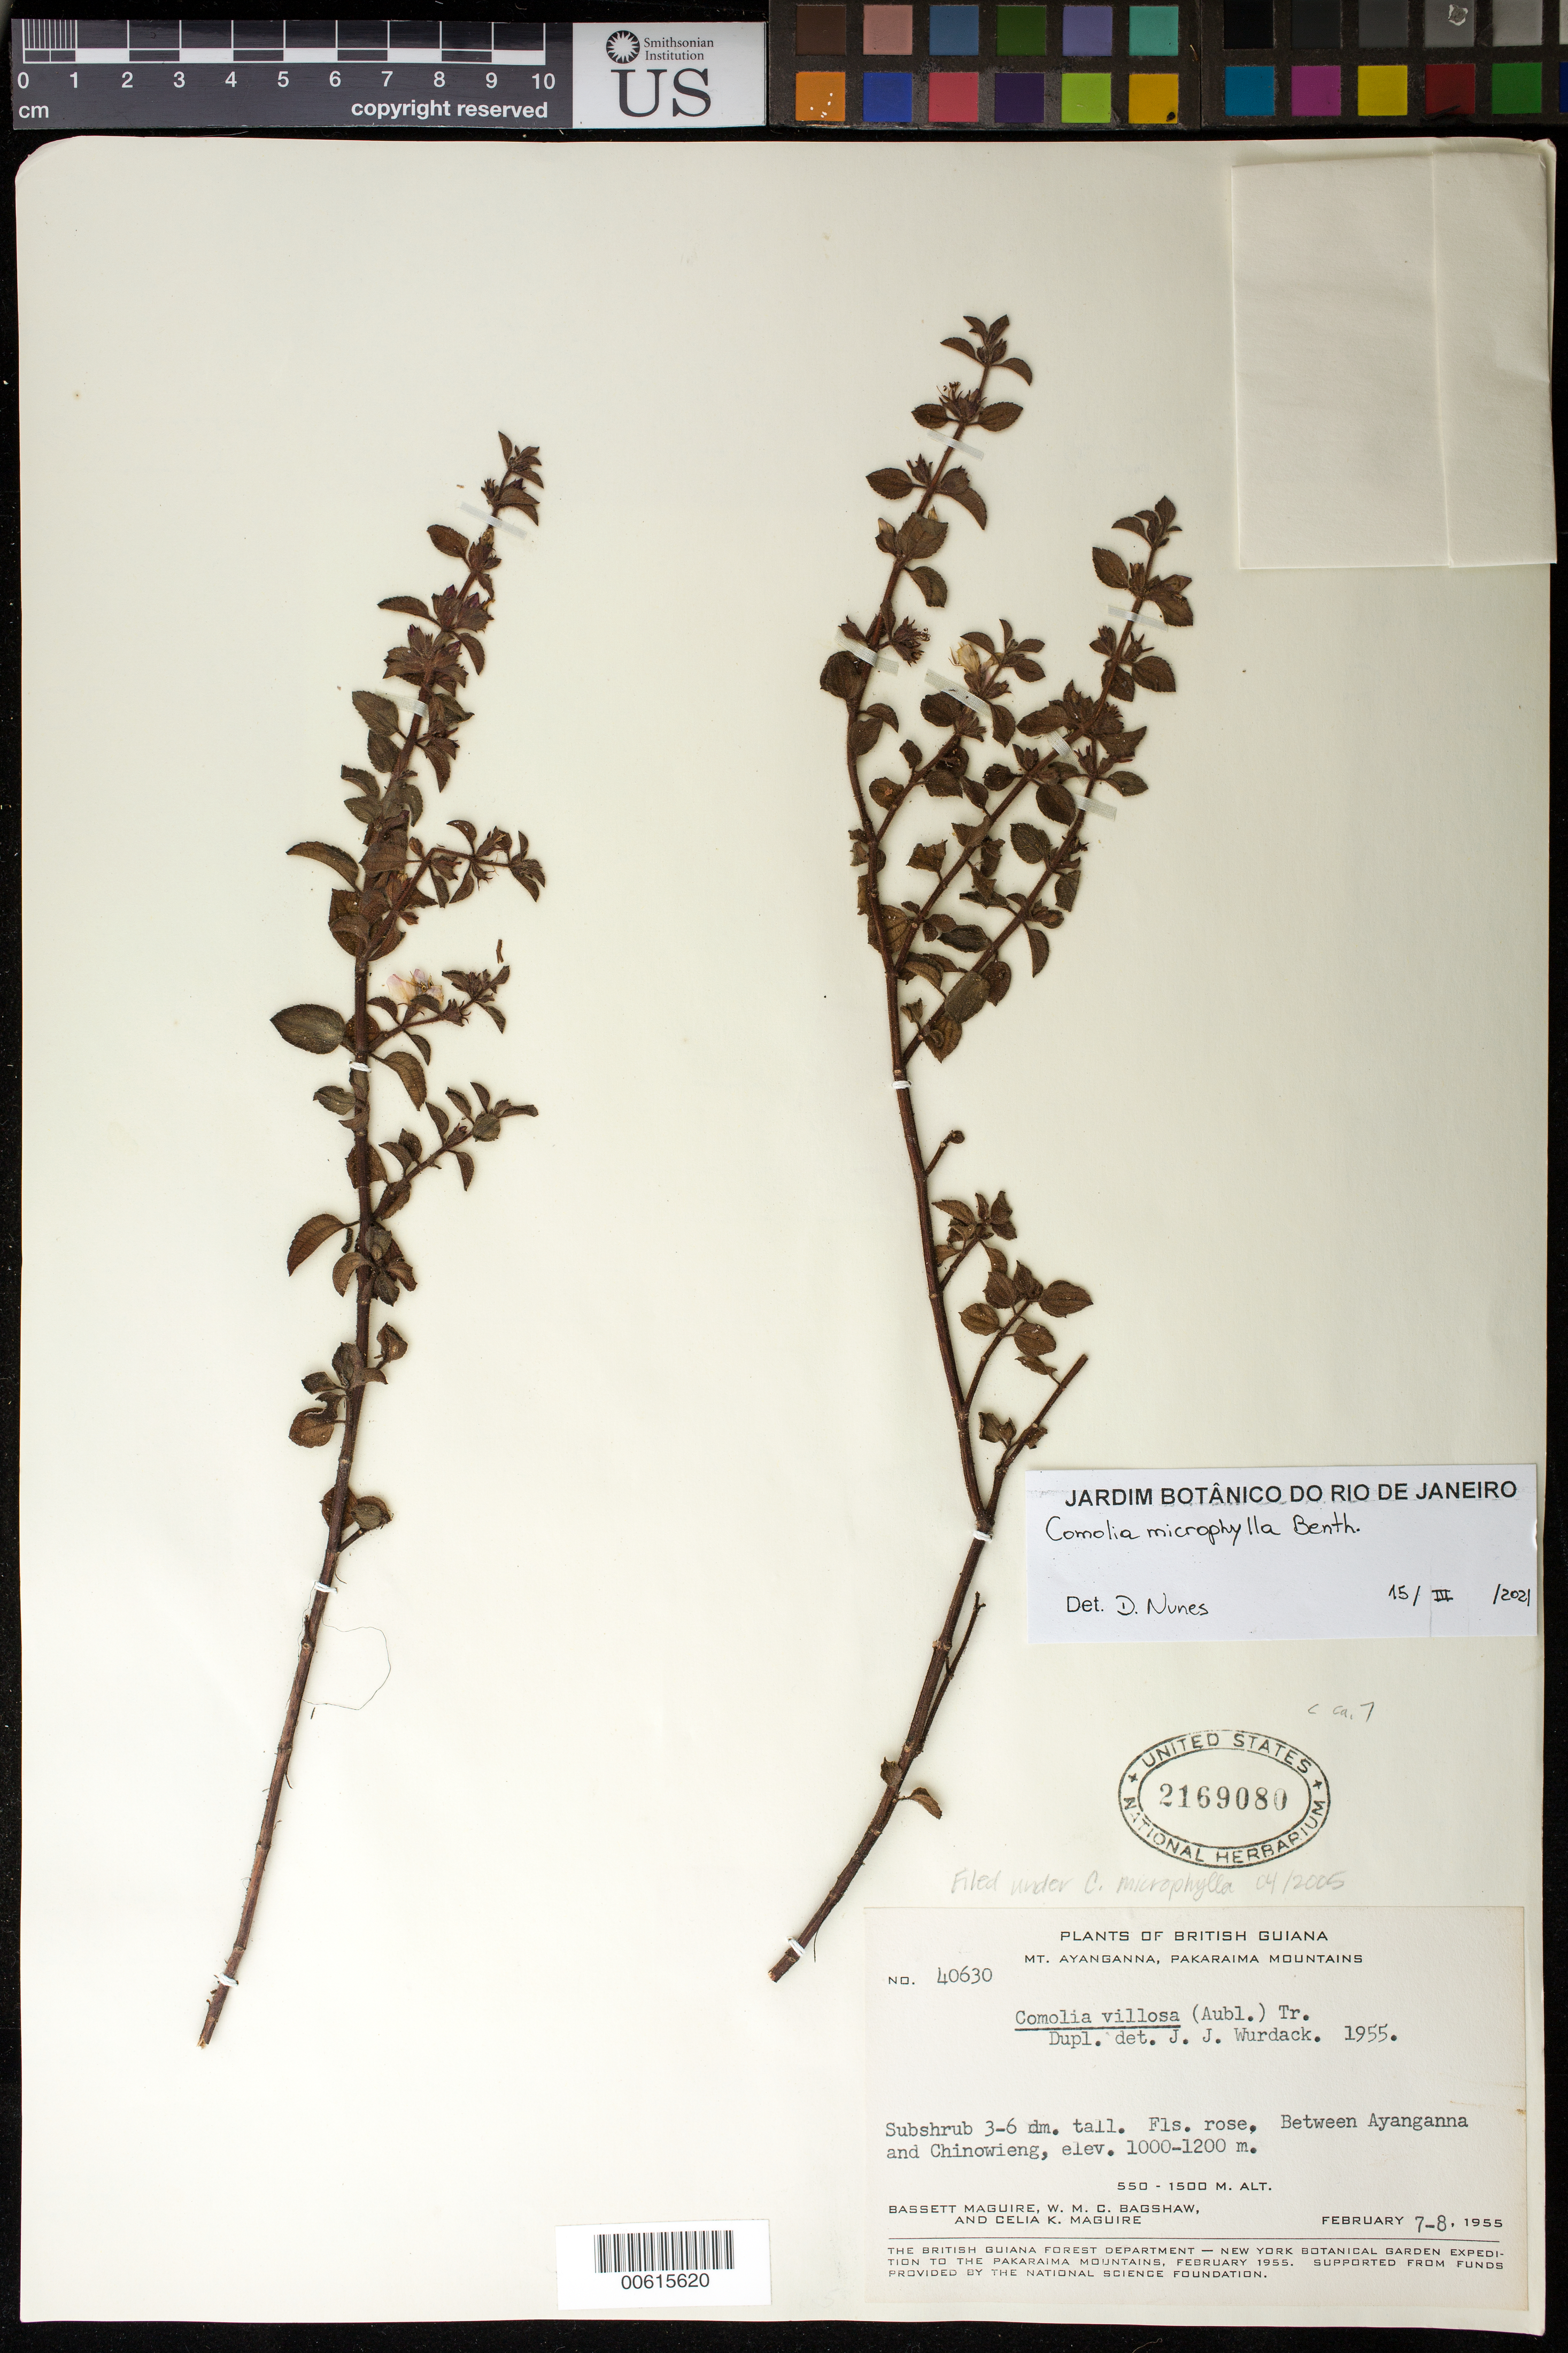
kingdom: Plantae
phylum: Tracheophyta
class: Magnoliopsida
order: Myrtales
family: Melastomataceae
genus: Comolia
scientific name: Comolia villosa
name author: (Aubl.) Triana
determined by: Wurdack, John J., (US), US (UNITED STATES)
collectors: B. Maguire, W. Bagshaw & C. K. Maguire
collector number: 40630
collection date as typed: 7-Feb-55 to 8-Feb-55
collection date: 1955-02-07/1955-02-08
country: Guyana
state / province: Cuyuni-Mazaruni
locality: Mt. Ayanganna, Ayanganna Savanna, betw. Mt. Ayanganna & Chinowieng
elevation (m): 1000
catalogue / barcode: US 2169080